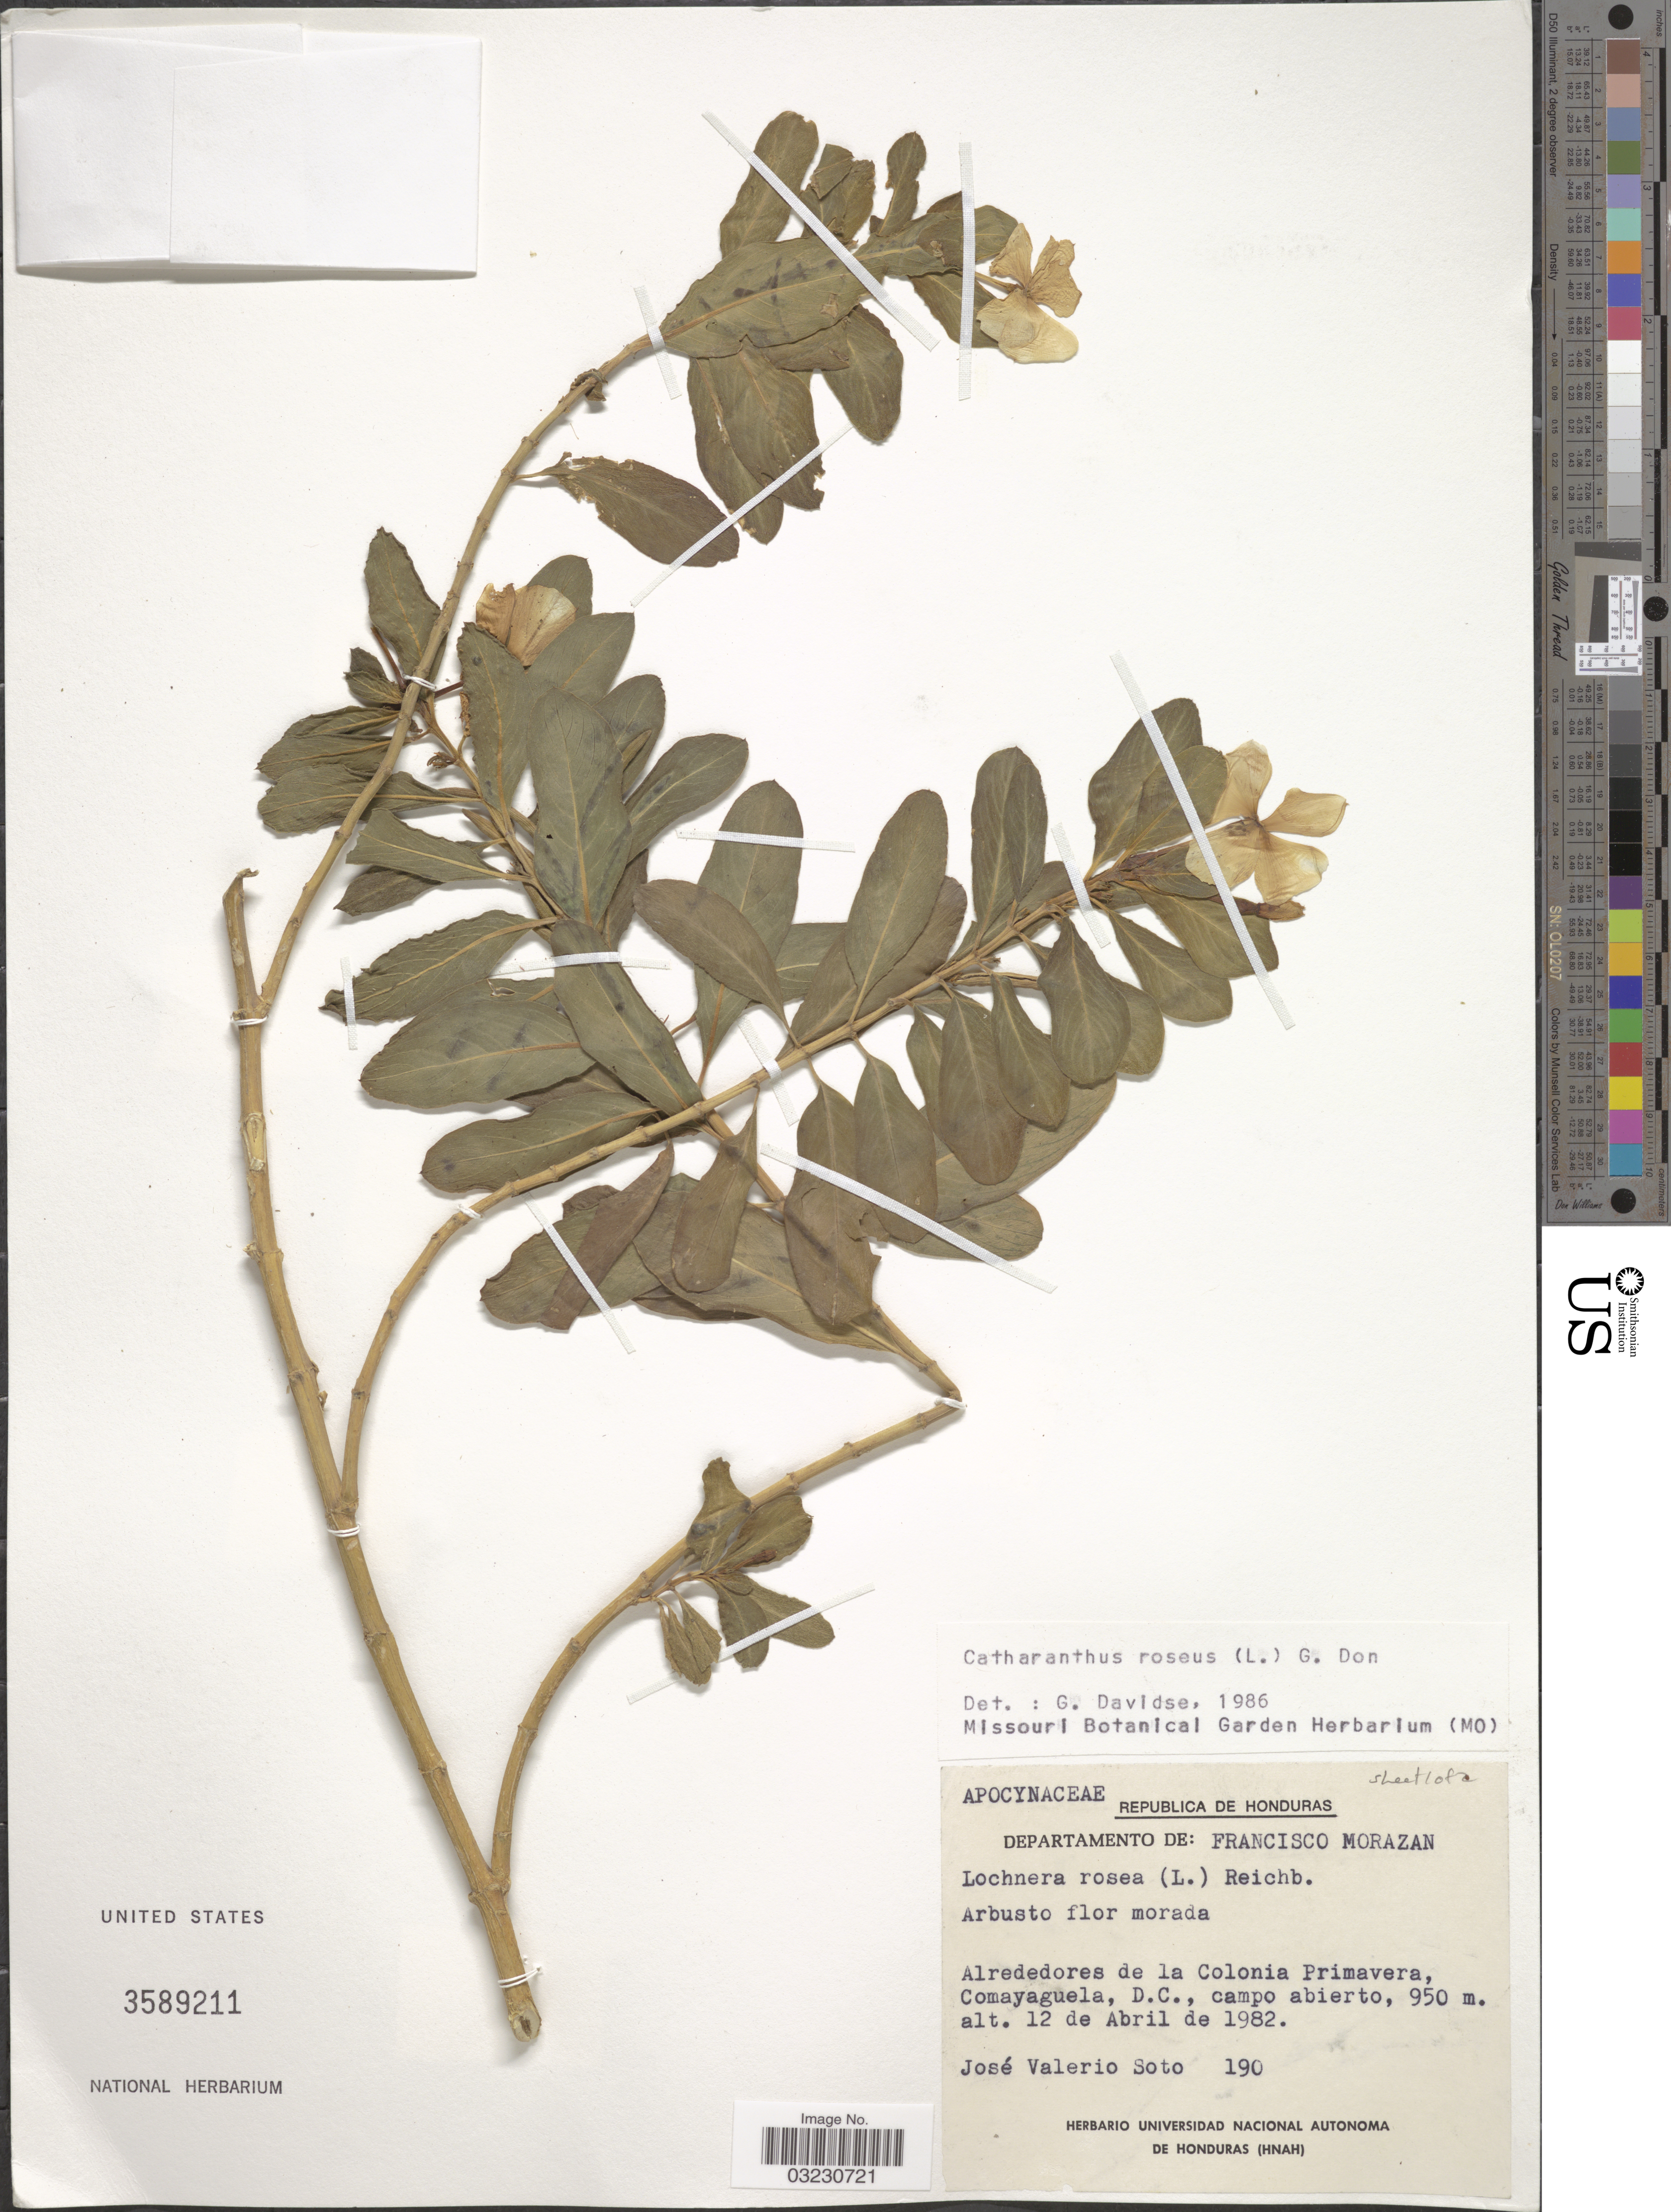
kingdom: Plantae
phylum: Tracheophyta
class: Magnoliopsida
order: Gentianales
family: Apocynaceae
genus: Catharanthus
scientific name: Catharanthus roseus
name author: (L.) G. Don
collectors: J. Soto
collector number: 190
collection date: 1982-04-12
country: Honduras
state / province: Fco. Morazán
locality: Departamento de: Francisco Morazan. Alrededores de la Colonia Primavera, Comayaguela, D.C., campo abierto.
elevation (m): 950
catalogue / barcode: US 3589211